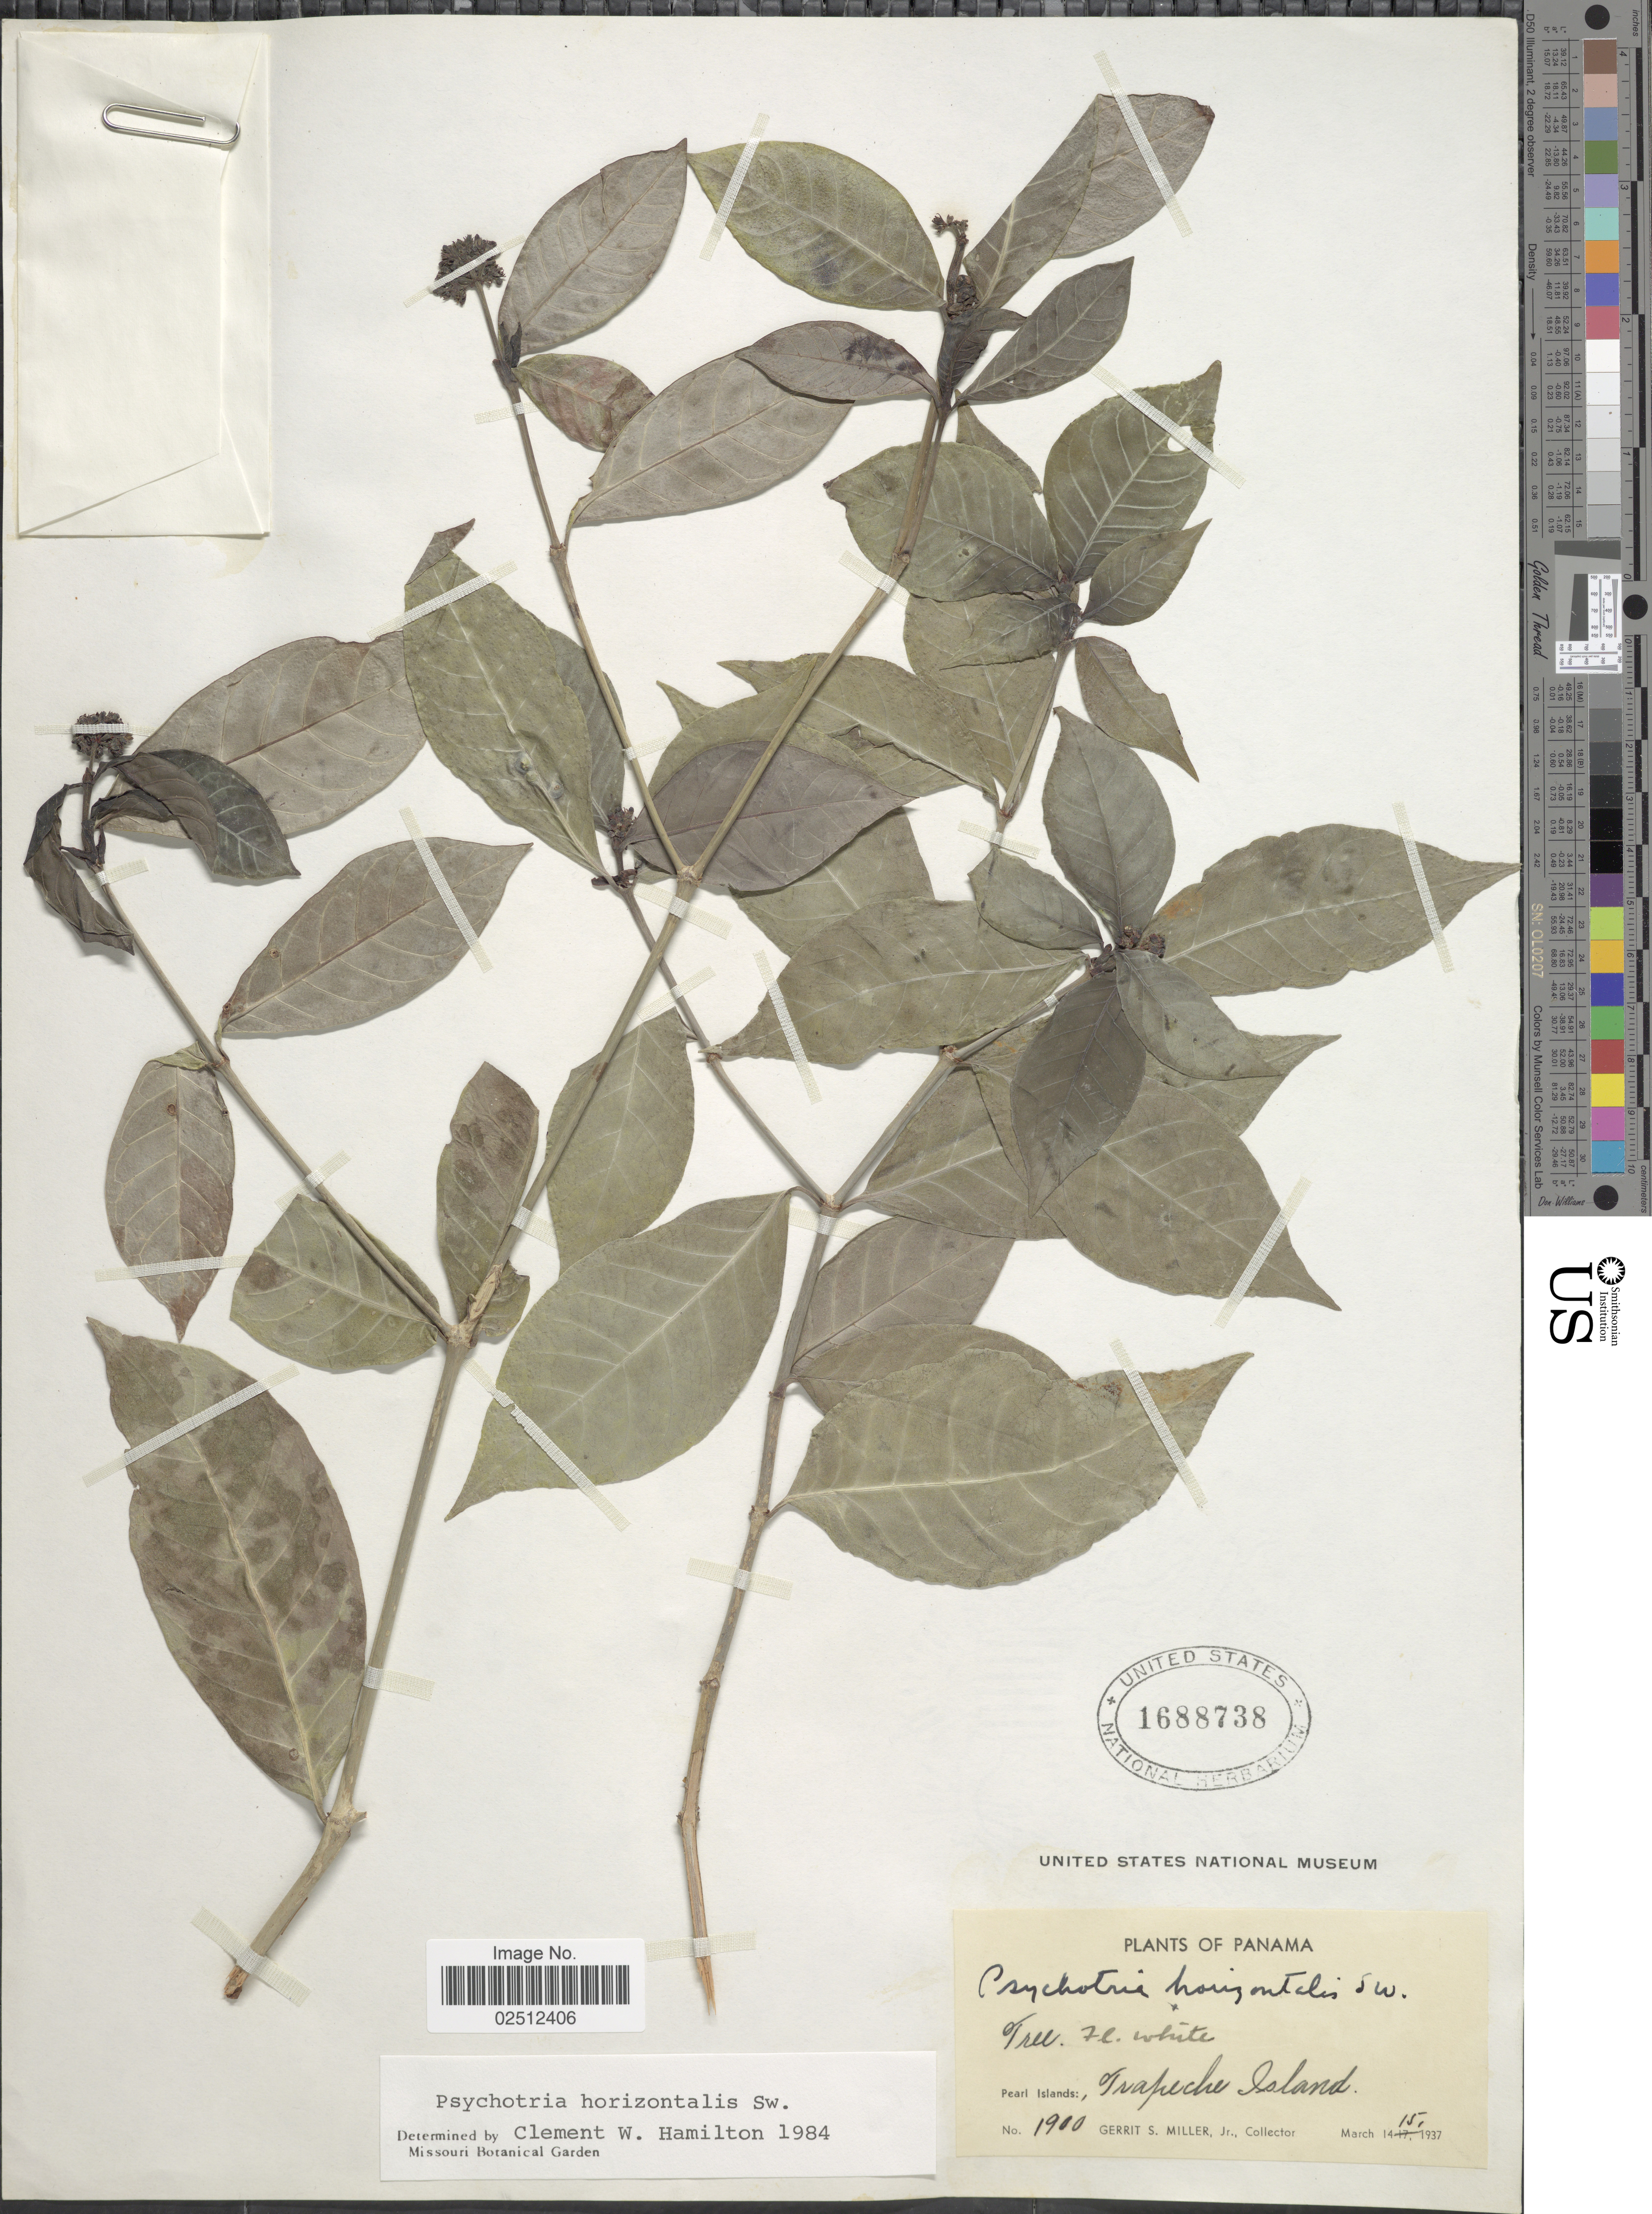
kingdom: Plantae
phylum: Tracheophyta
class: Magnoliopsida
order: Gentianales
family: Rubiaceae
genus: Psychotria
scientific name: Psychotria horizontalis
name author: Sw.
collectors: G. S. Miller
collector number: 1900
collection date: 1937-03-15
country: Panama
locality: Pearl Islands: Trapeche Island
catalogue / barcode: US 1688738